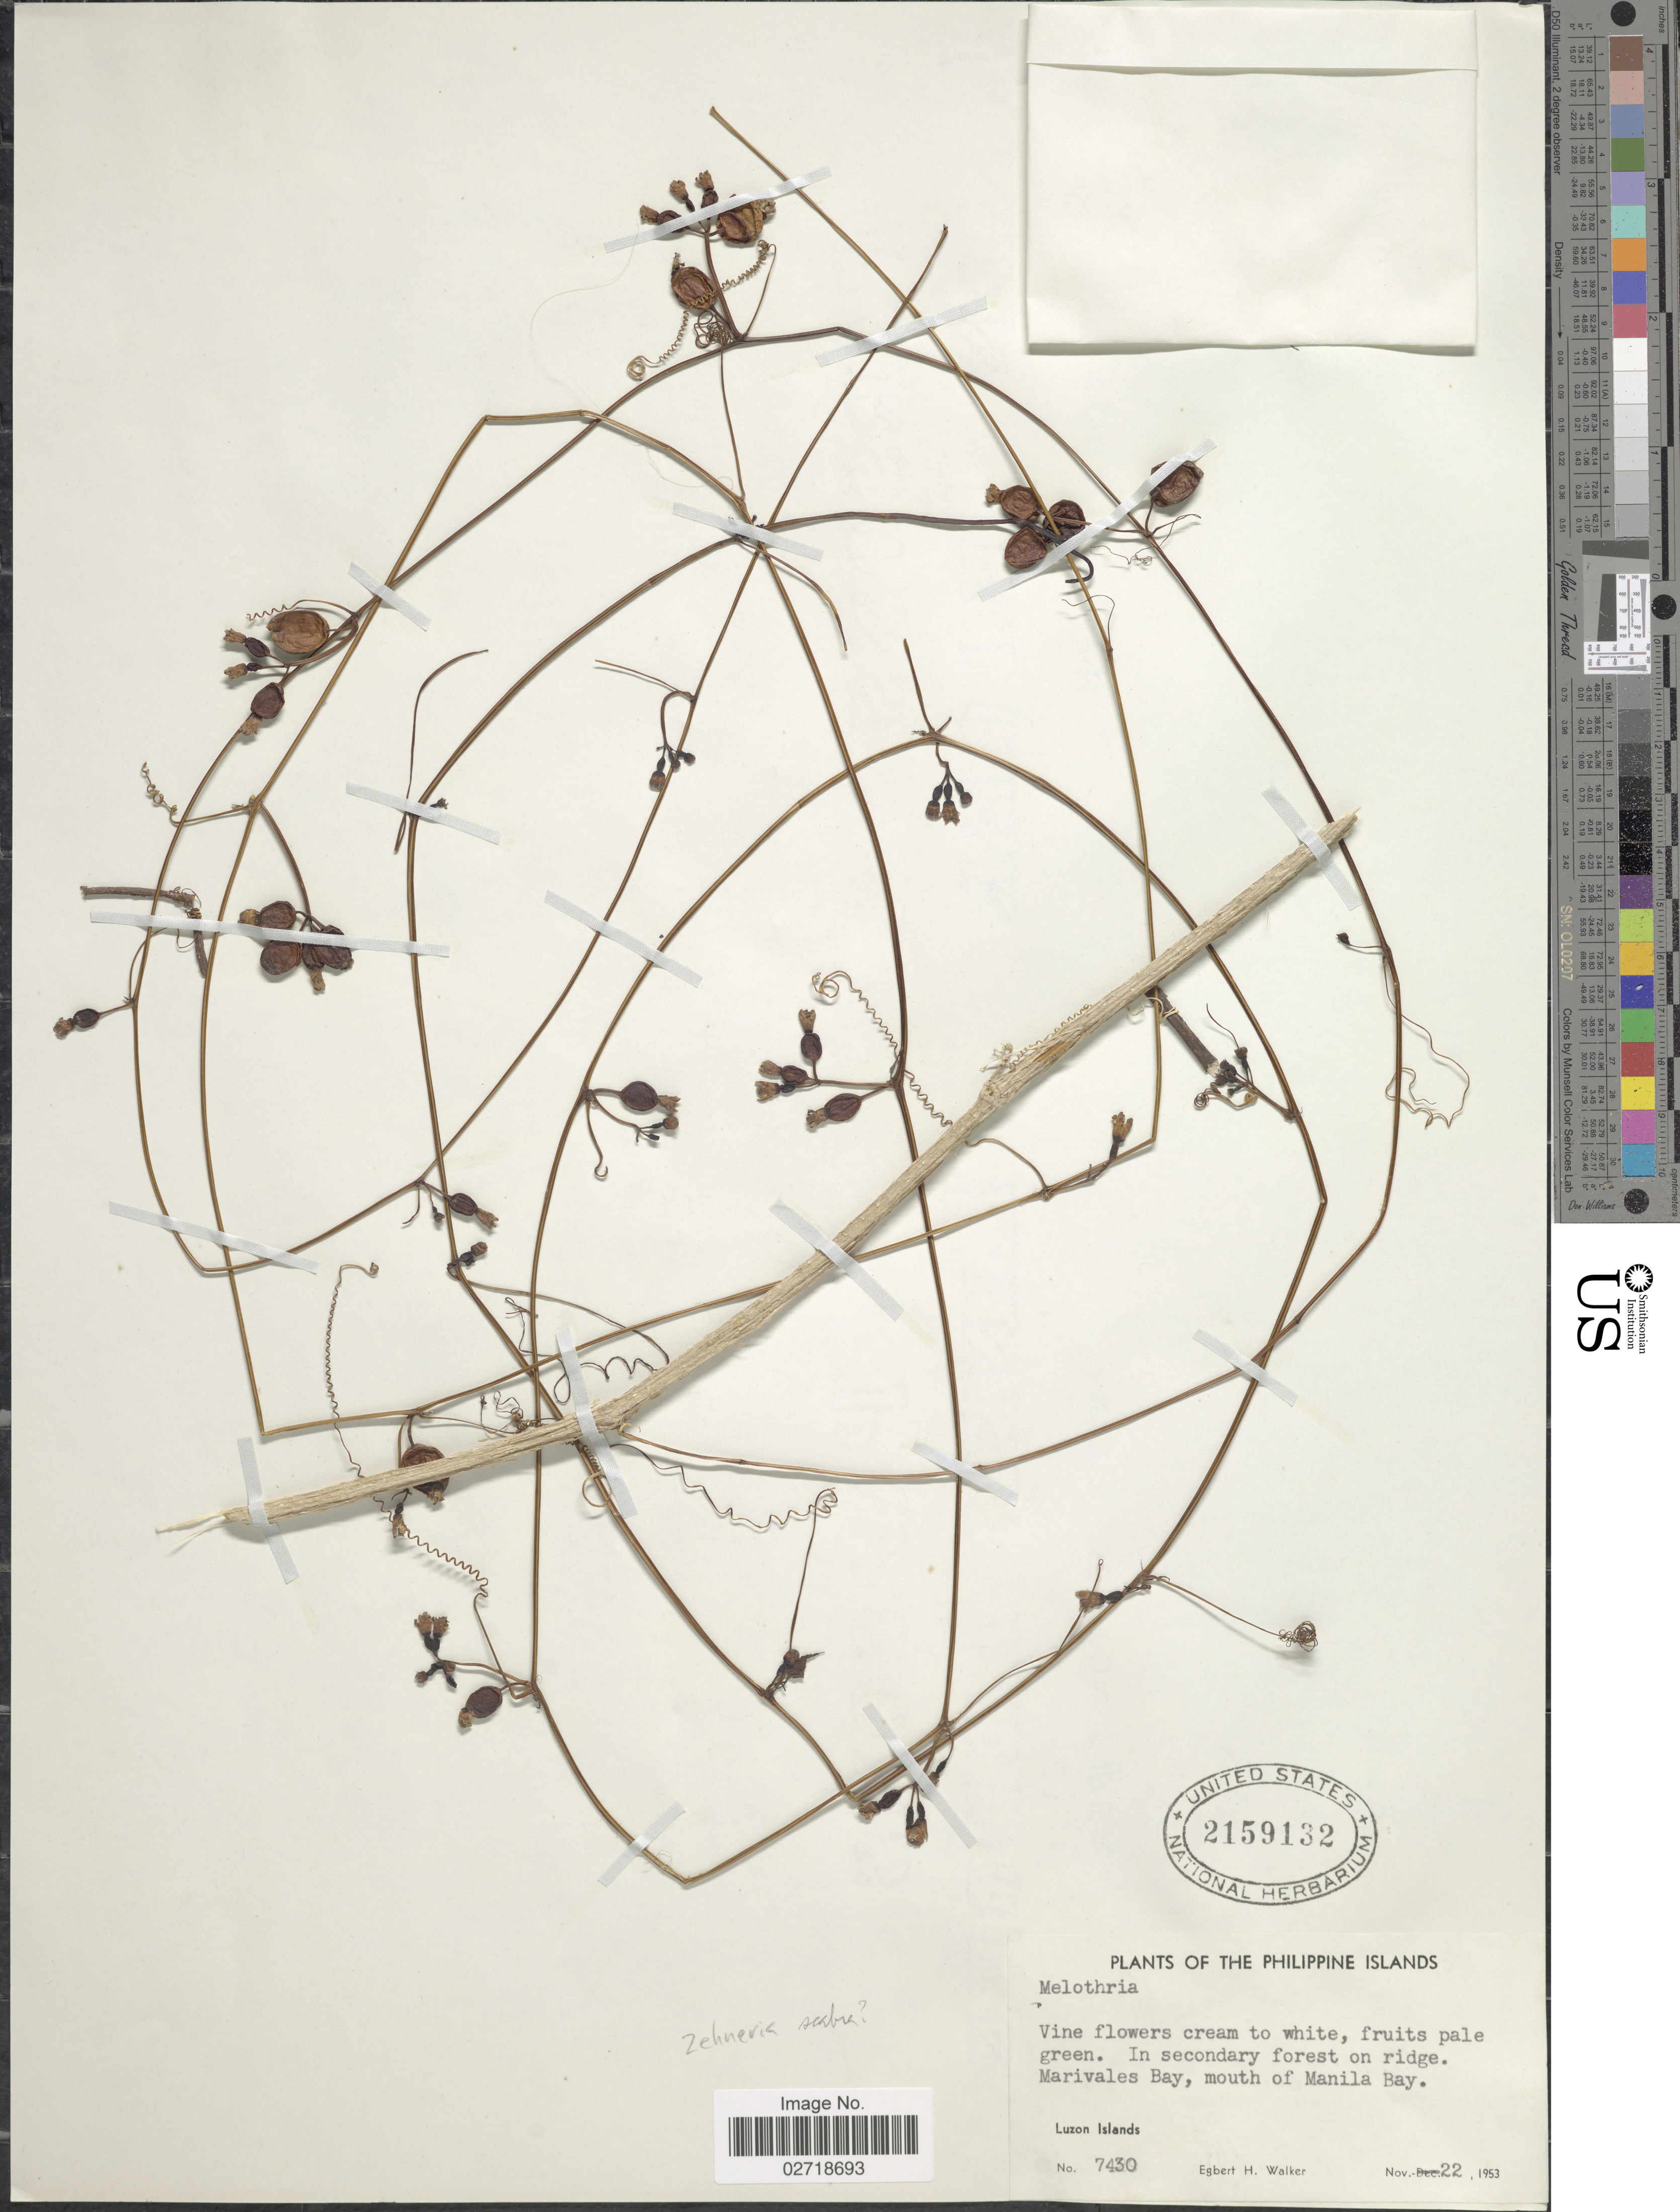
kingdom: Plantae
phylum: Tracheophyta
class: Magnoliopsida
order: Cucurbitales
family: Cucurbitaceae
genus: Zehneria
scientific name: Zehneria repanda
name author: (Blume) C.M.Simmons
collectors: E. H. Walker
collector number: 7430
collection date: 1953-12-22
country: Philippines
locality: Marivales Bay, mouth of Manila Bay, Luzon Islands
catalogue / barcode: US 2159132